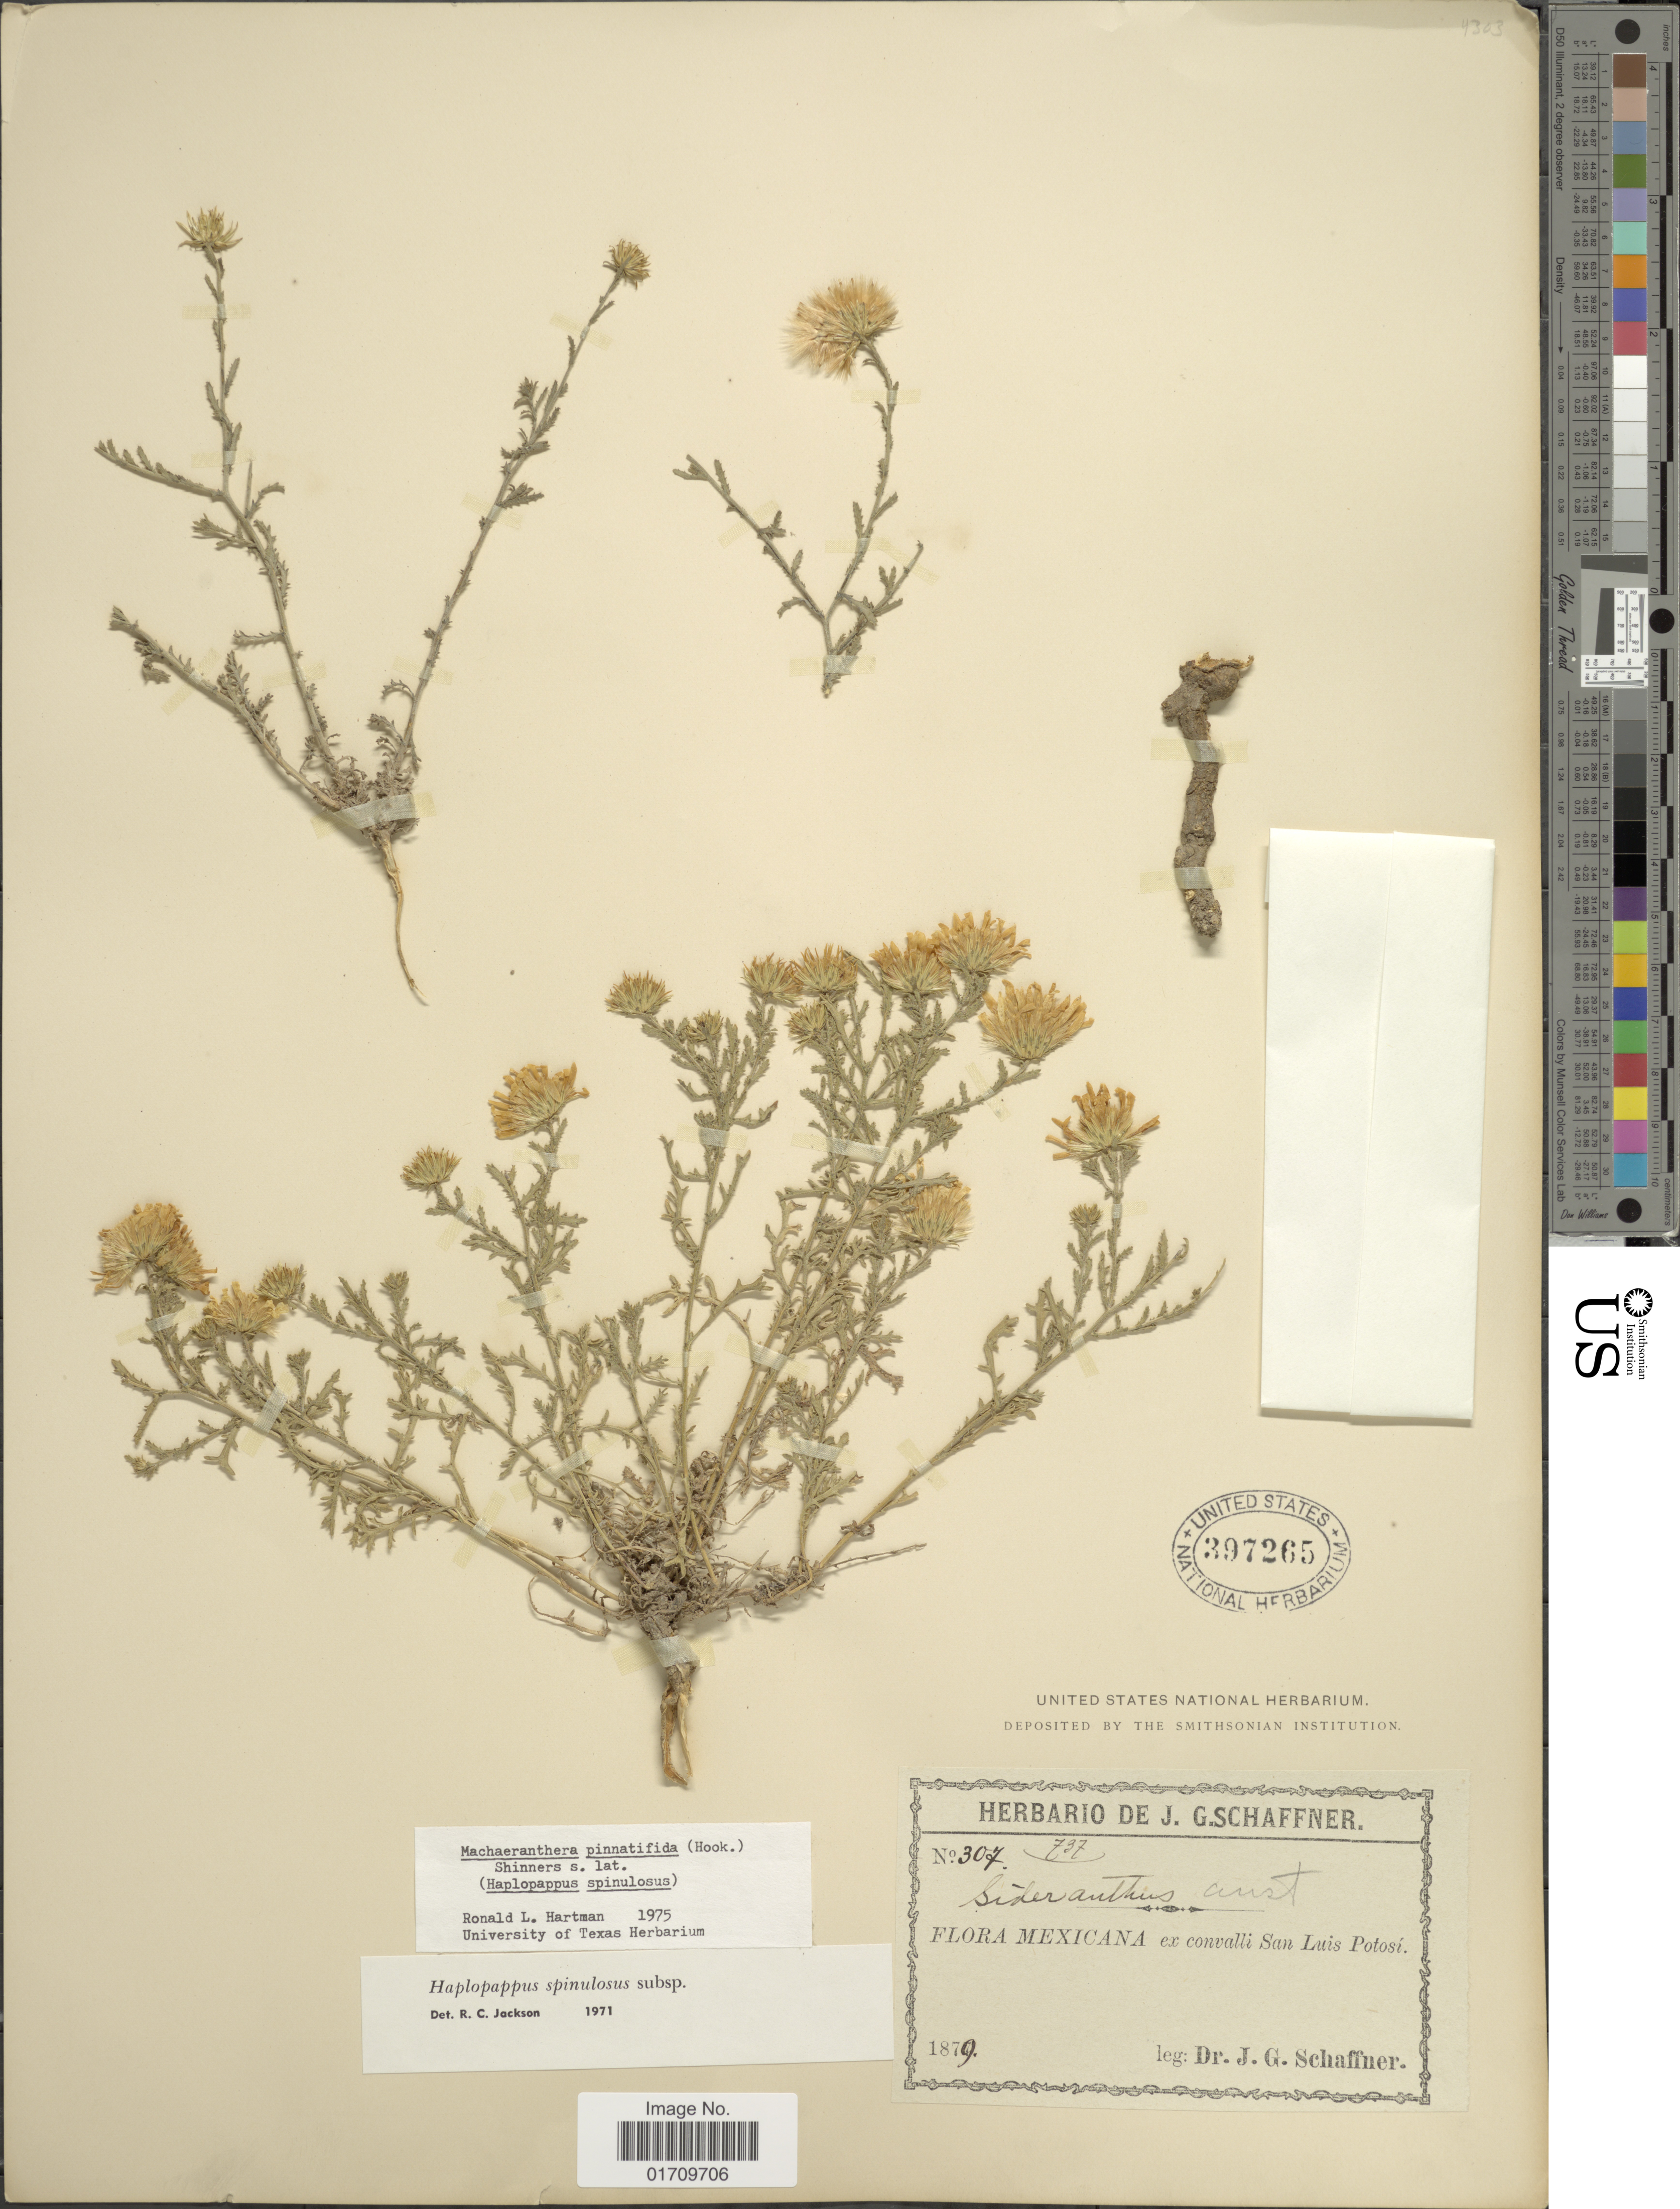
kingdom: Plantae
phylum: Tracheophyta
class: Magnoliopsida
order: Asterales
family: Asteraceae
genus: Machaeranthera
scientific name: Machaeranthera pinnatifida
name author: (Hook.) Shinners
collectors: J. G. Schaffner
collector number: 307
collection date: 1879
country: Mexico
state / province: San Luis Potosí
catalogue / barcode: US 397265